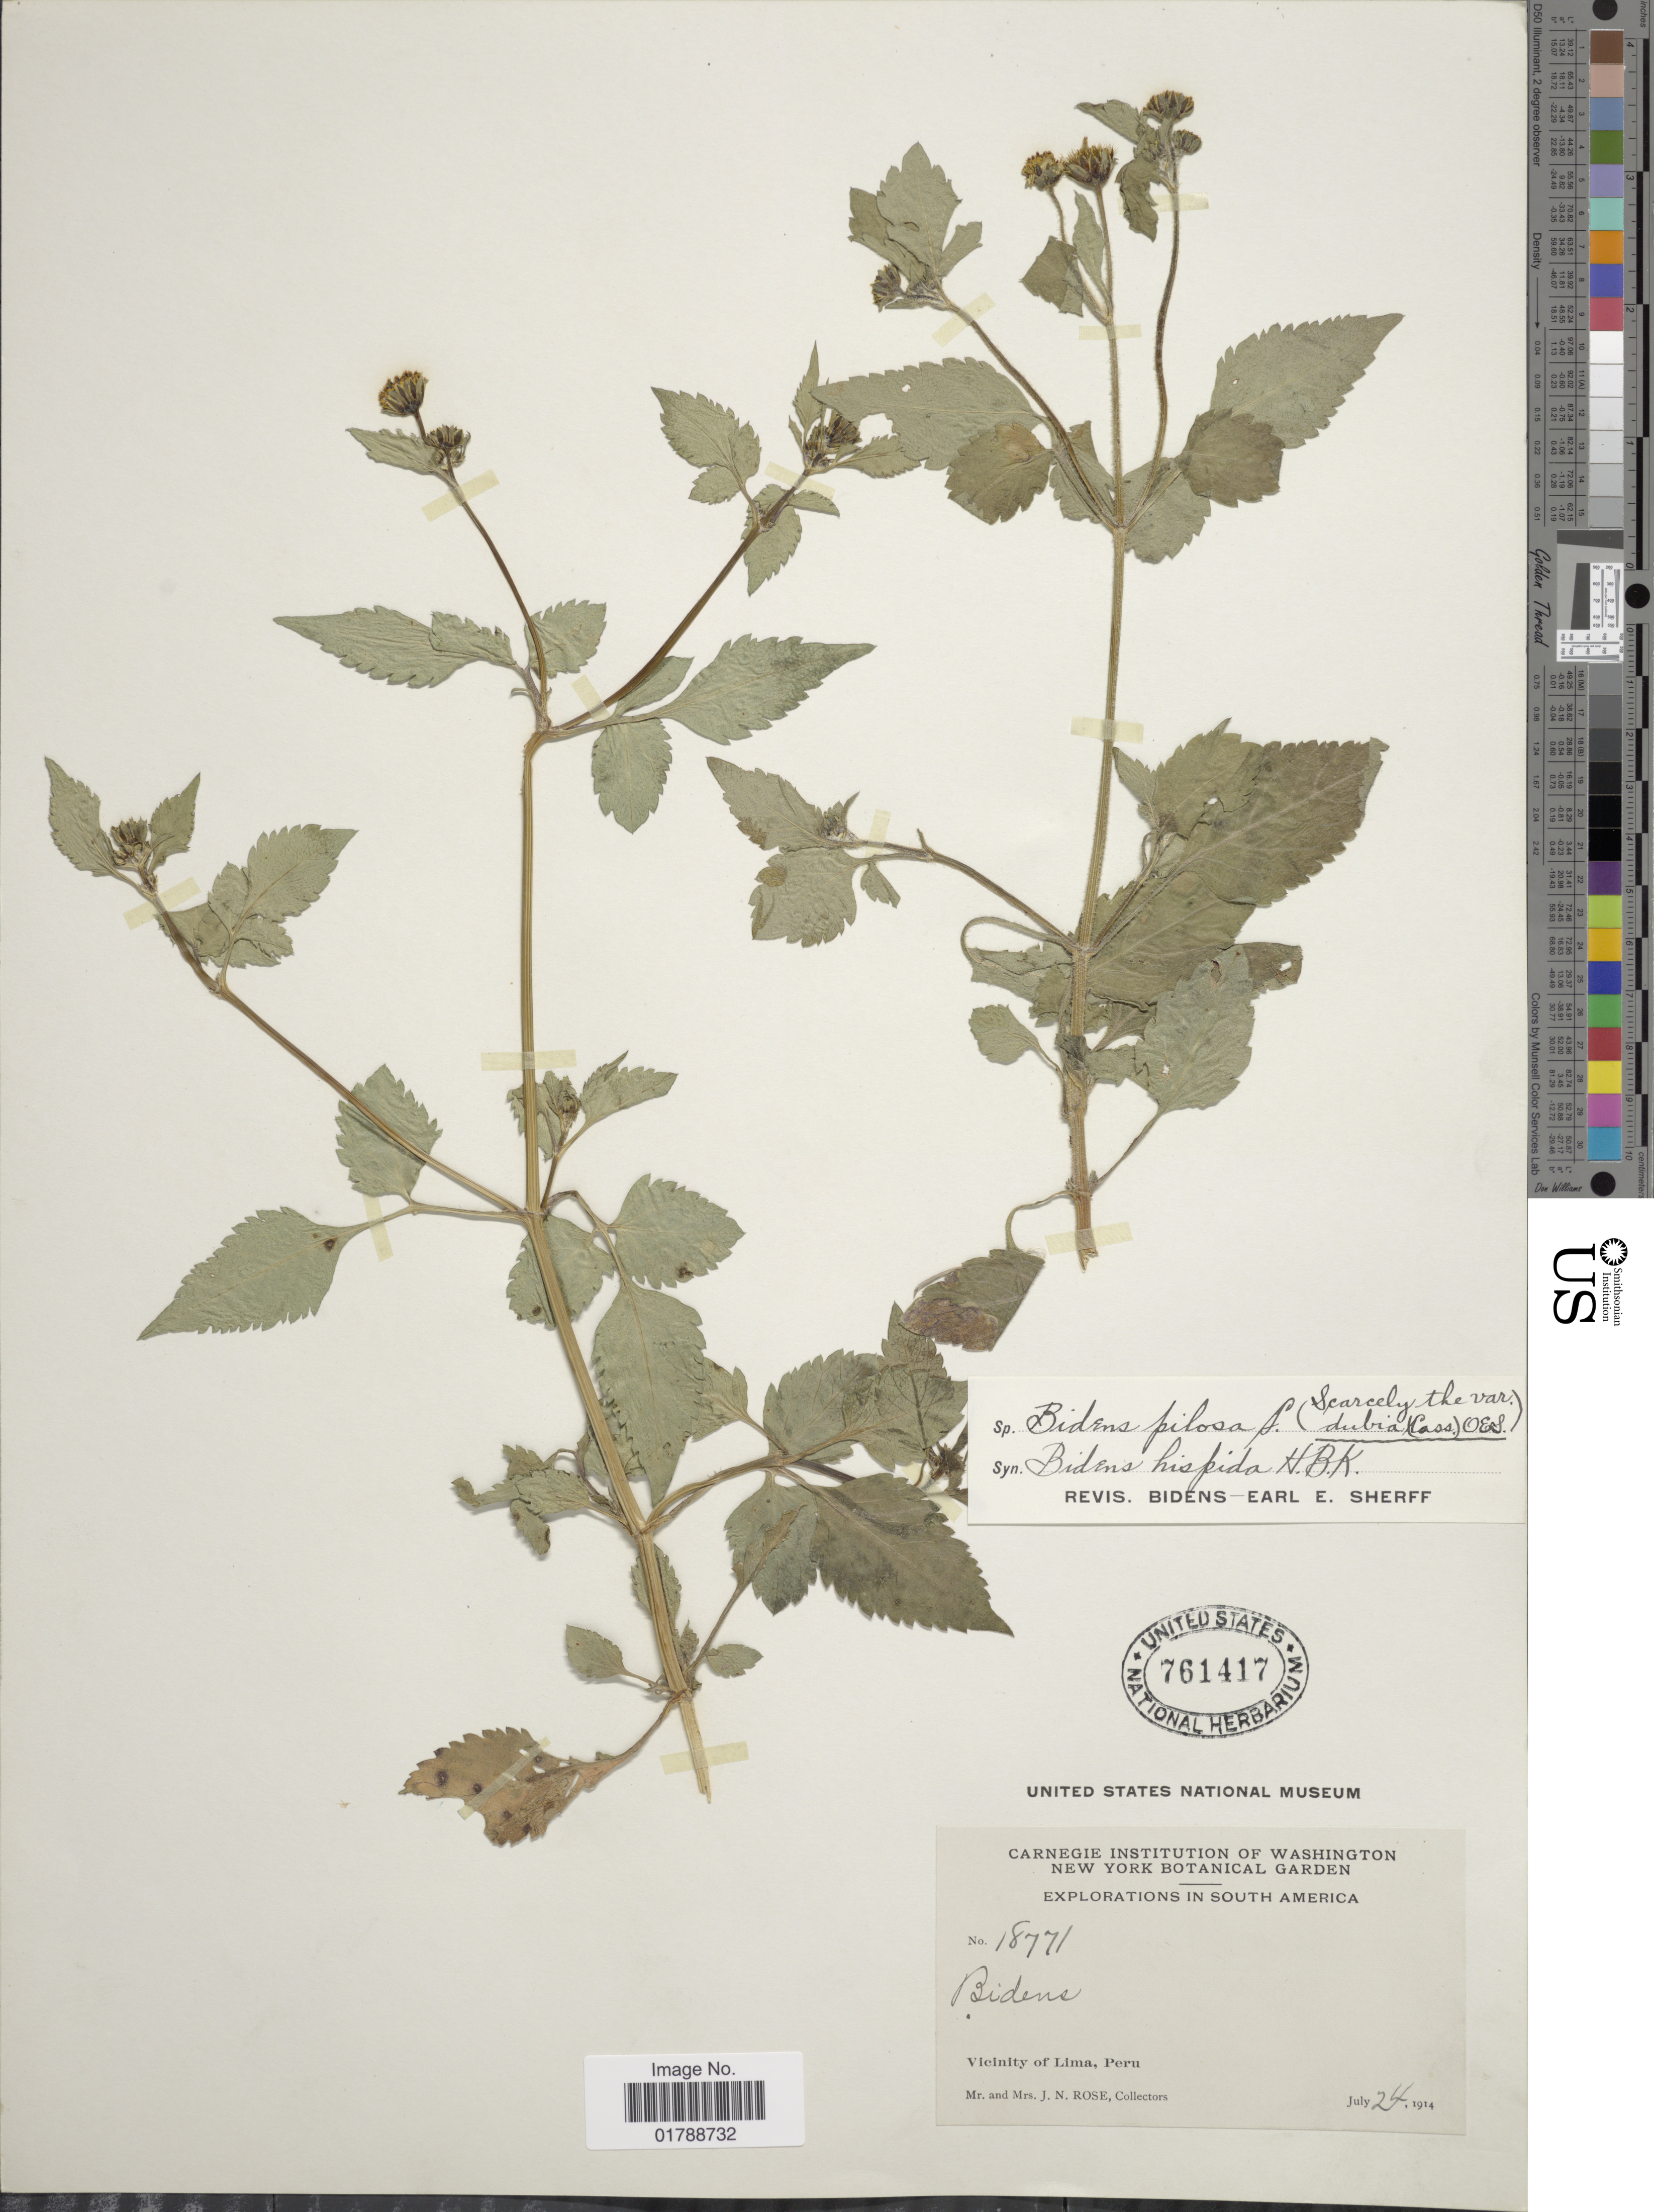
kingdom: Plantae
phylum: Tracheophyta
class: Magnoliopsida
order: Asterales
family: Asteraceae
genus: Bidens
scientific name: Bidens pilosa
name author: L.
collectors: J. N. Rose & L. B. Rose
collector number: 18771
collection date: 1914-07-24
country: Peru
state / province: Lima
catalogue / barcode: US 761417